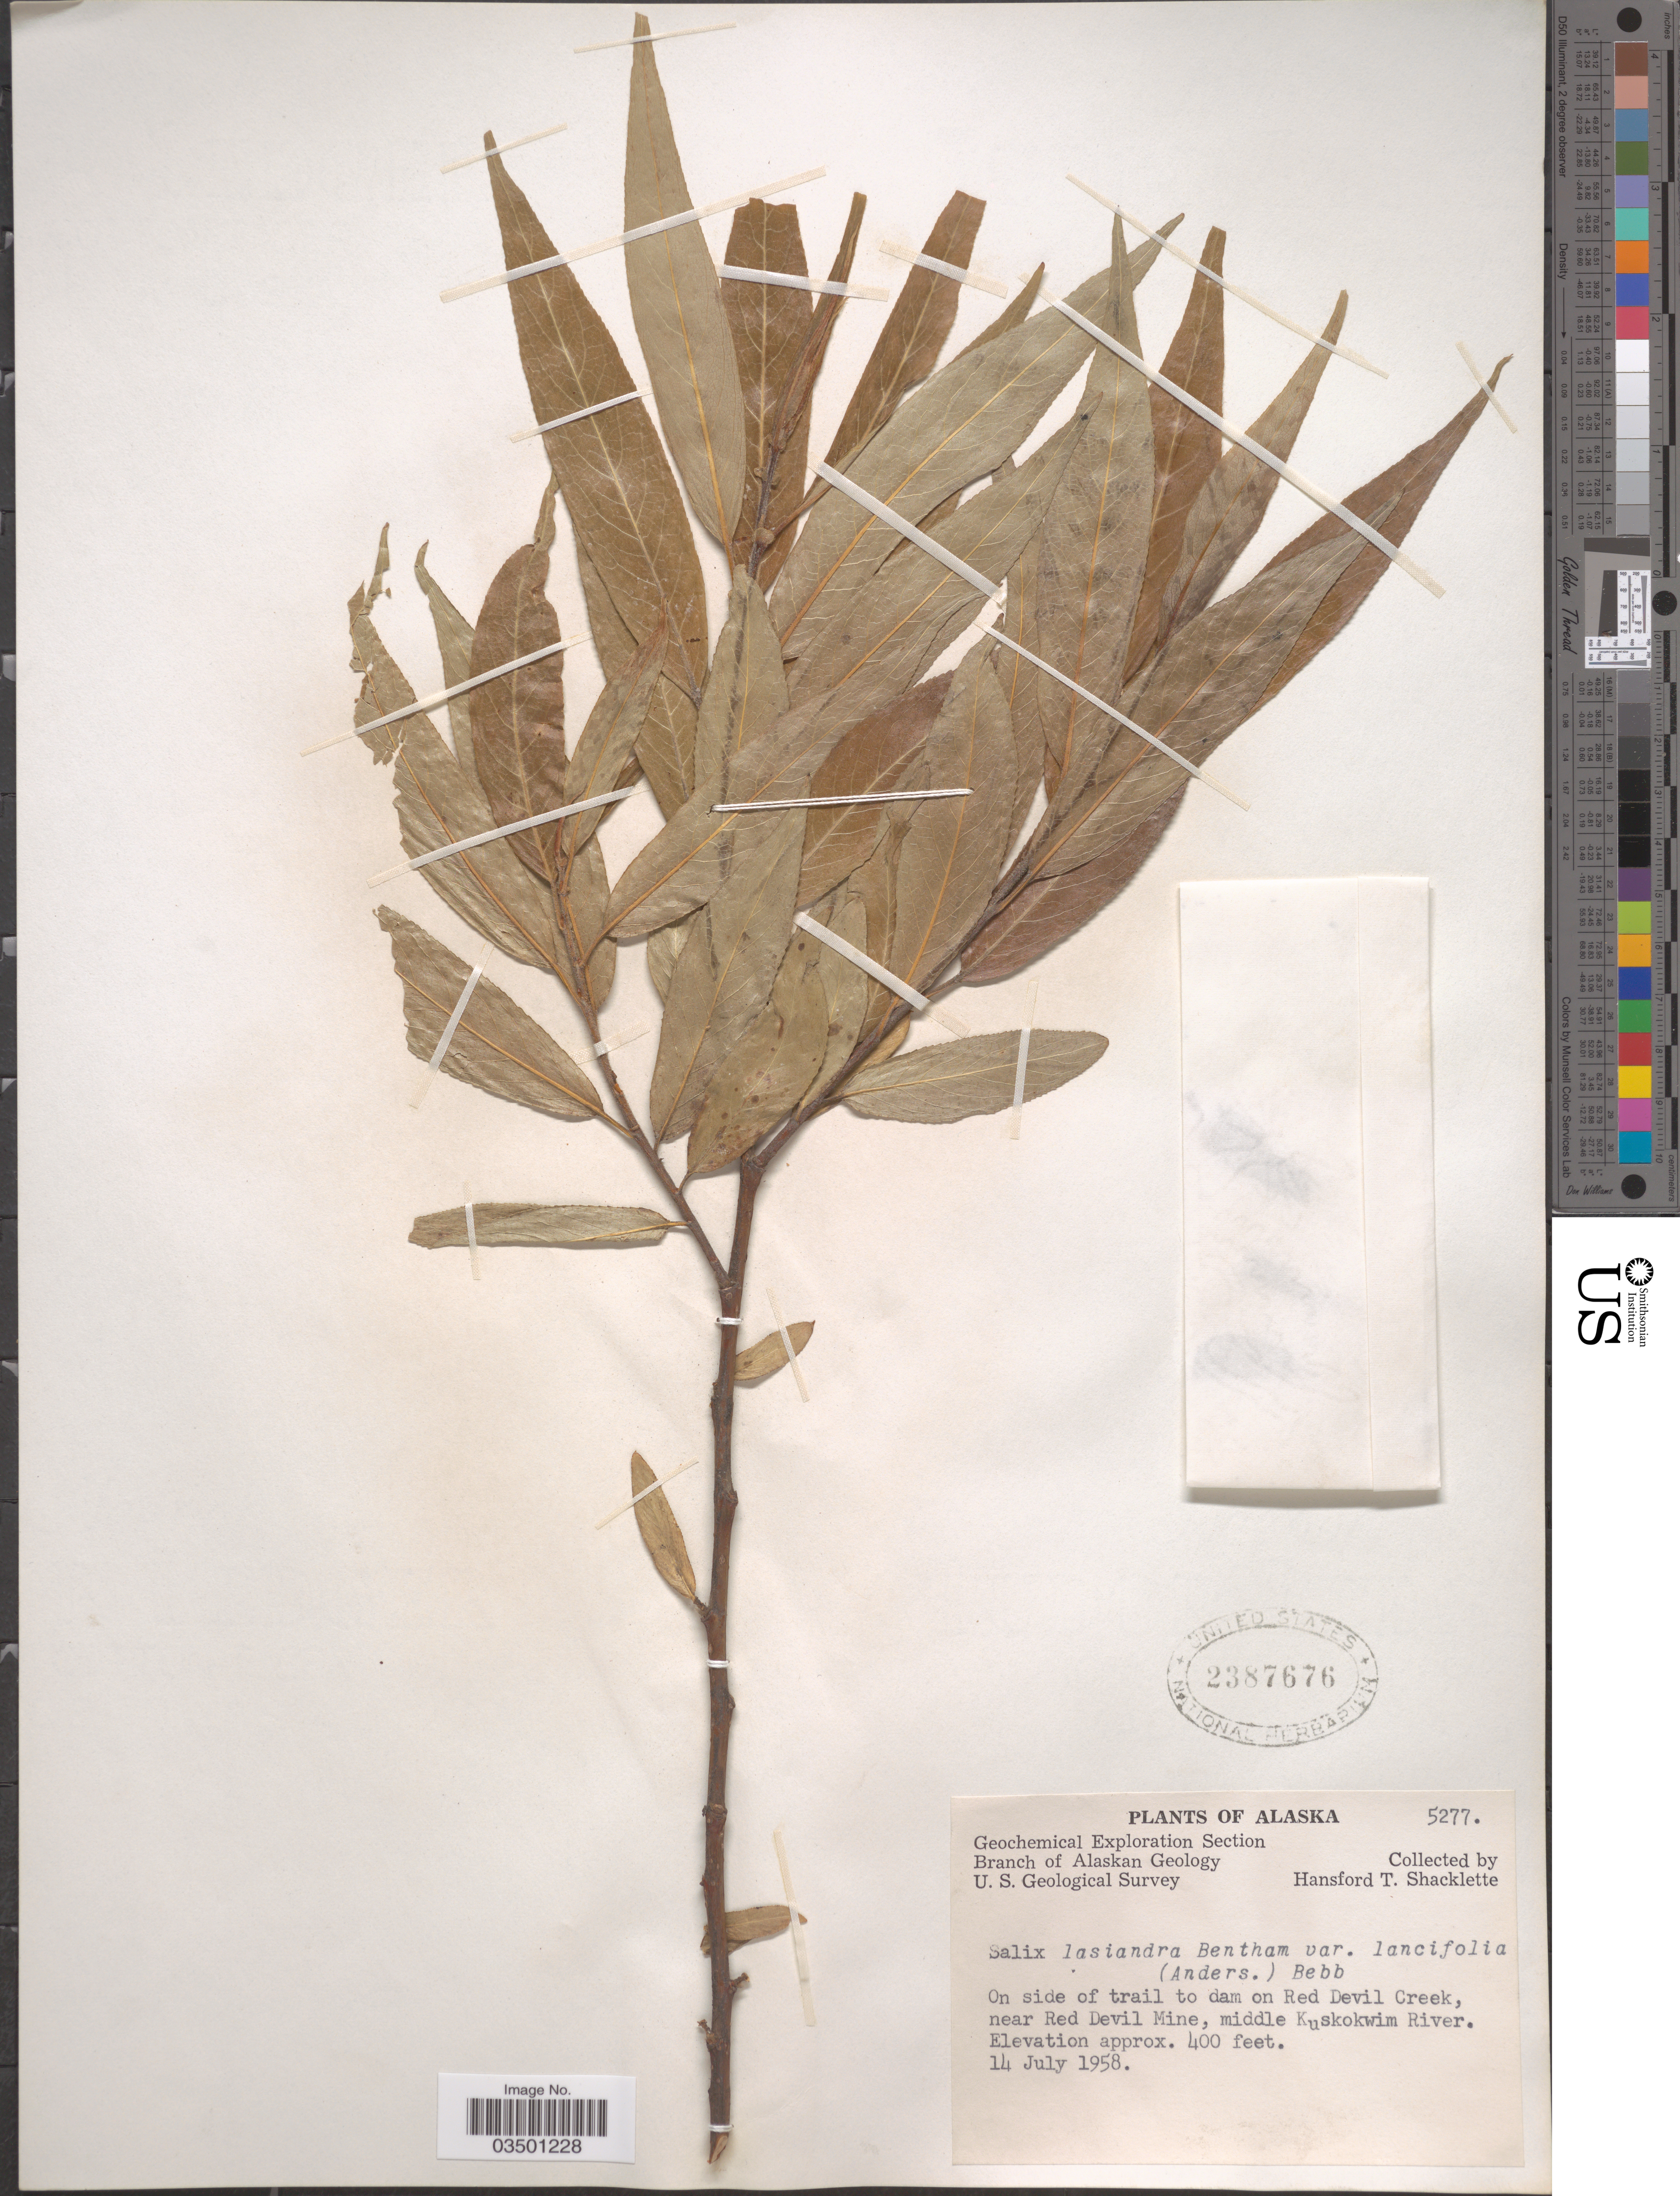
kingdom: Plantae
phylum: Tracheophyta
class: Magnoliopsida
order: Malpighiales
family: Salicaceae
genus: Salix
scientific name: Salix lasiandra var. lancifolia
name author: Bebb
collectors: H. Shacklette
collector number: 5277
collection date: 1958-07-14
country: United States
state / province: Alaska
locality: On side of trail to dam on Red Devil Creek, near Red Devil Mine, middle Kuskokwim River.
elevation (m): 122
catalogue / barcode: US 2387676